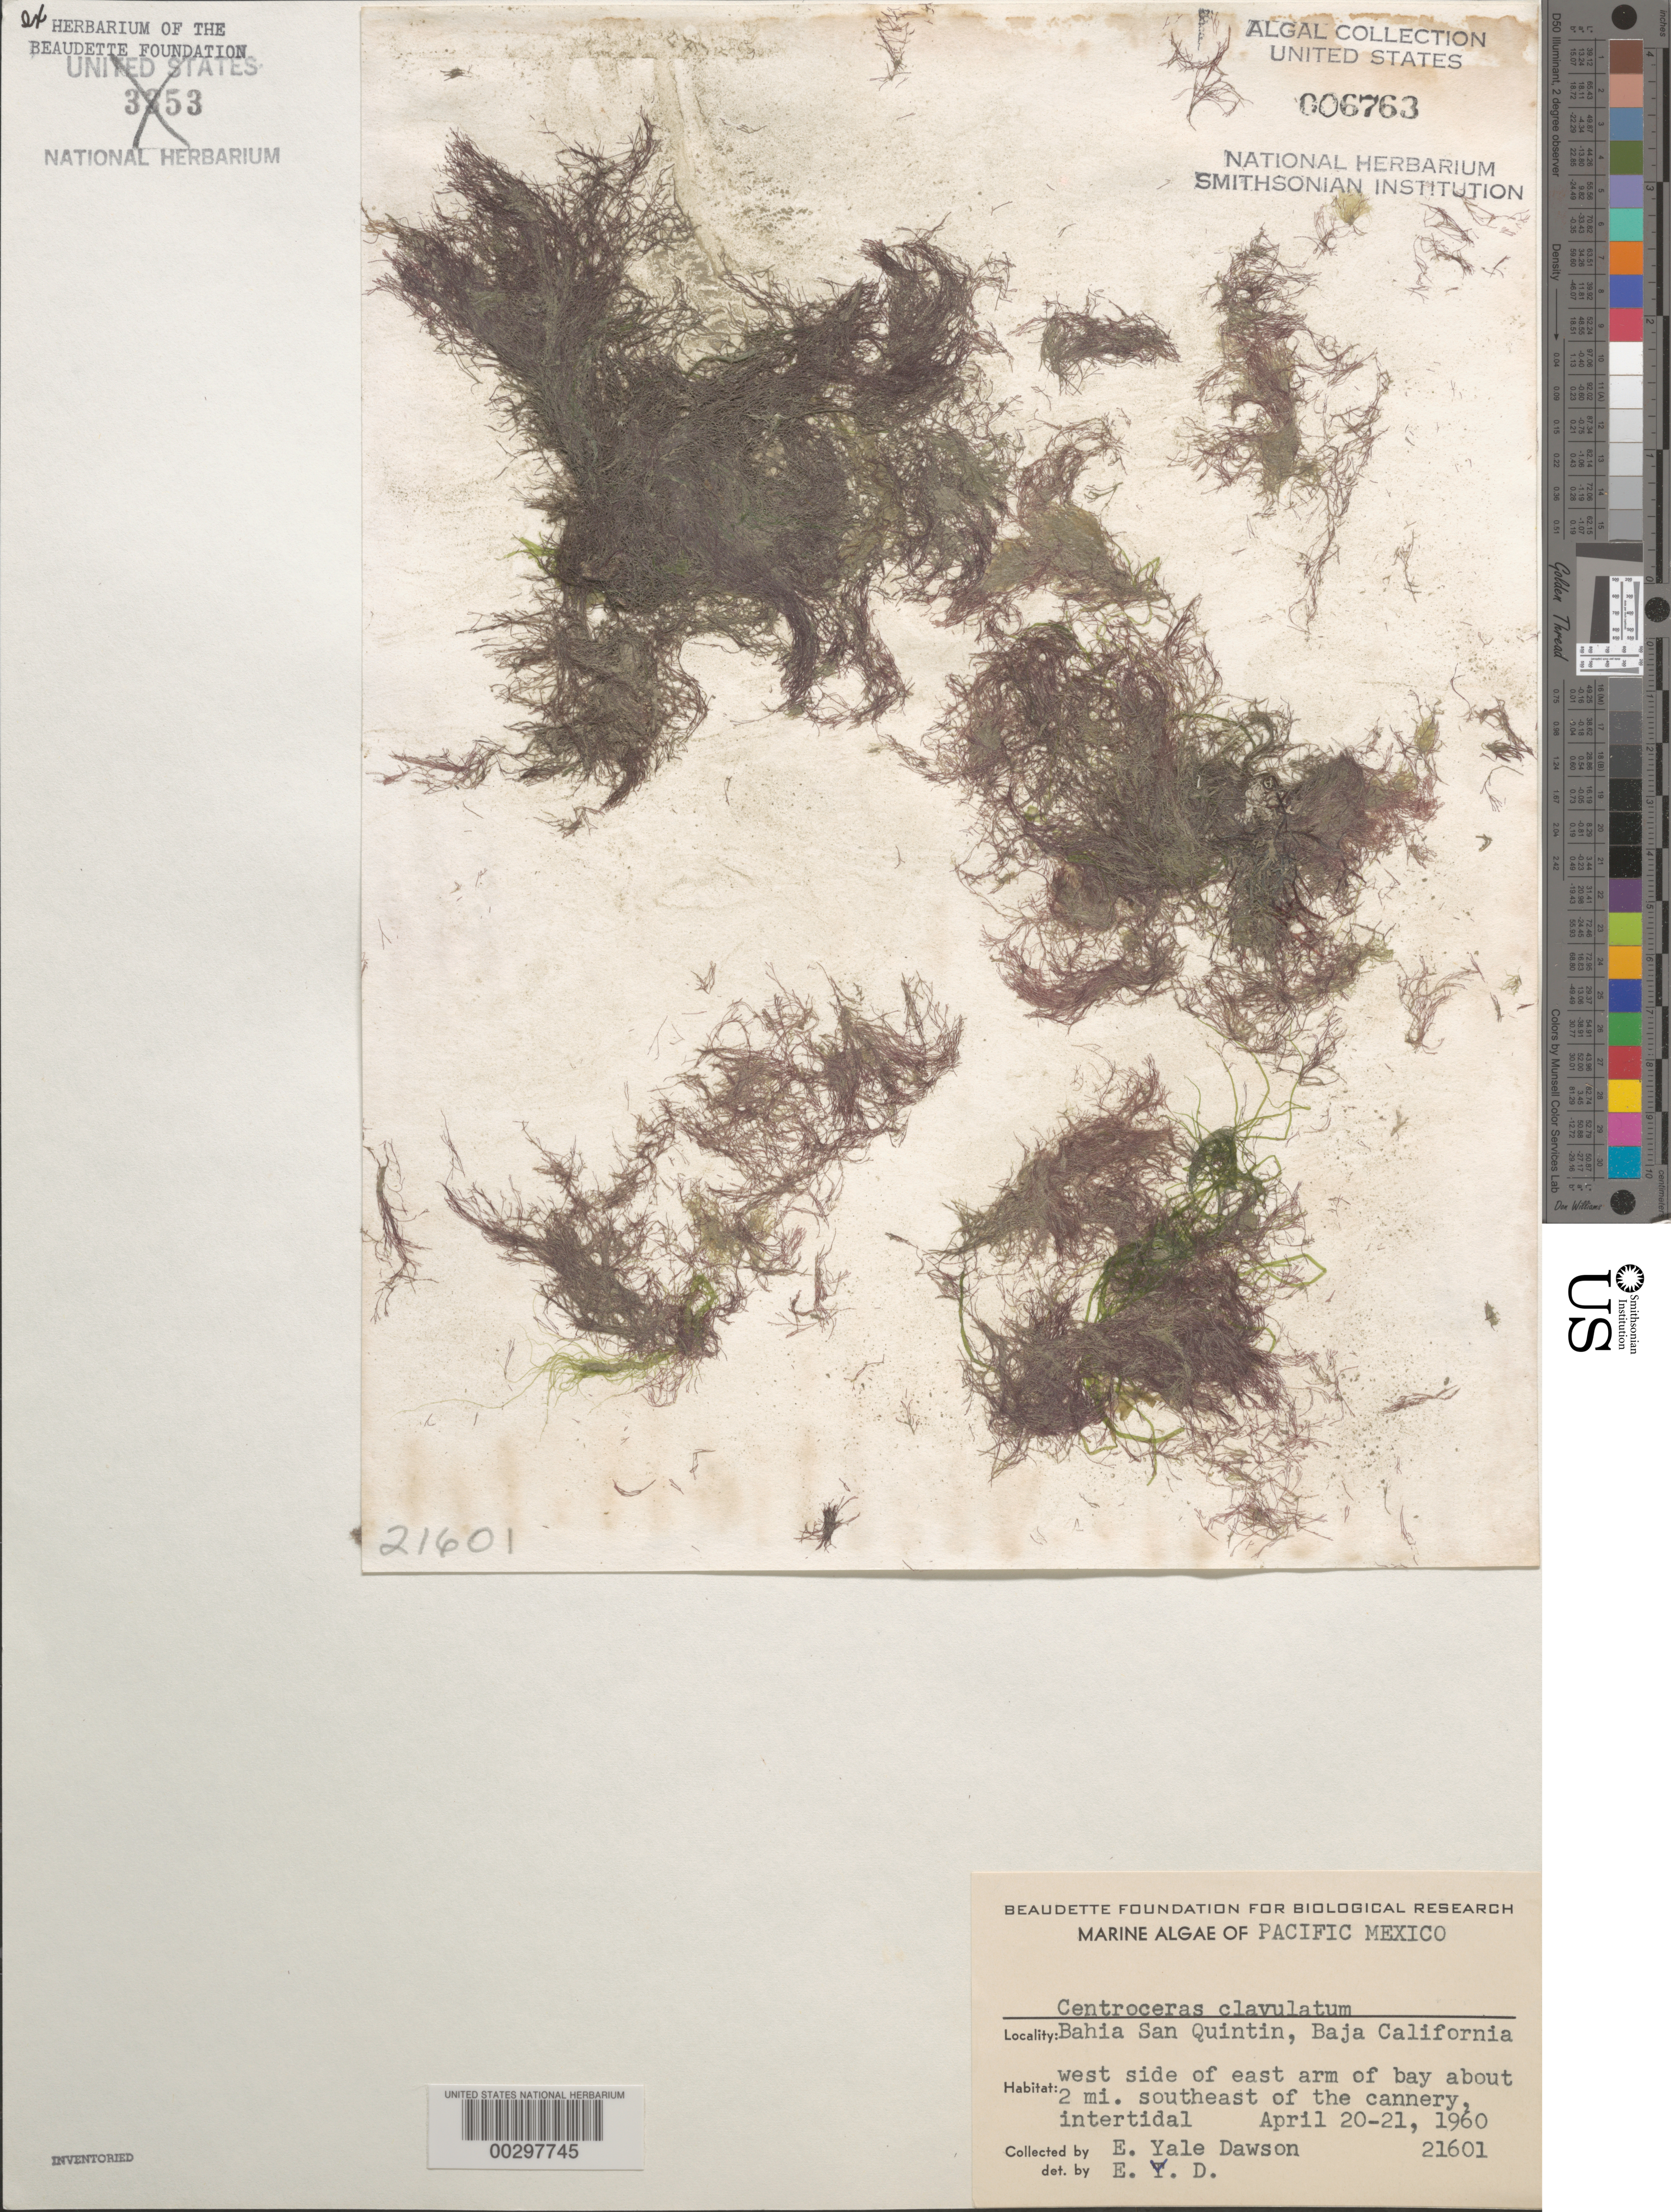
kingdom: Plantae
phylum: Rhodophyta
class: Florideophyceae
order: Ceramiales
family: Ceramiaceae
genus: Centroceras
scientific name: Centroceras clavulatum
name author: (C. Agardh) Mont.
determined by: Dawson, E. Y.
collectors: E. Y. Dawson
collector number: EYD 21601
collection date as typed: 20 Apr 1960 TO 21 Apr 1960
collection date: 1960-04-20/1960-04-21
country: Mexico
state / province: Baja California Norte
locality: Bahia San Quintin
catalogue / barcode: US 6763